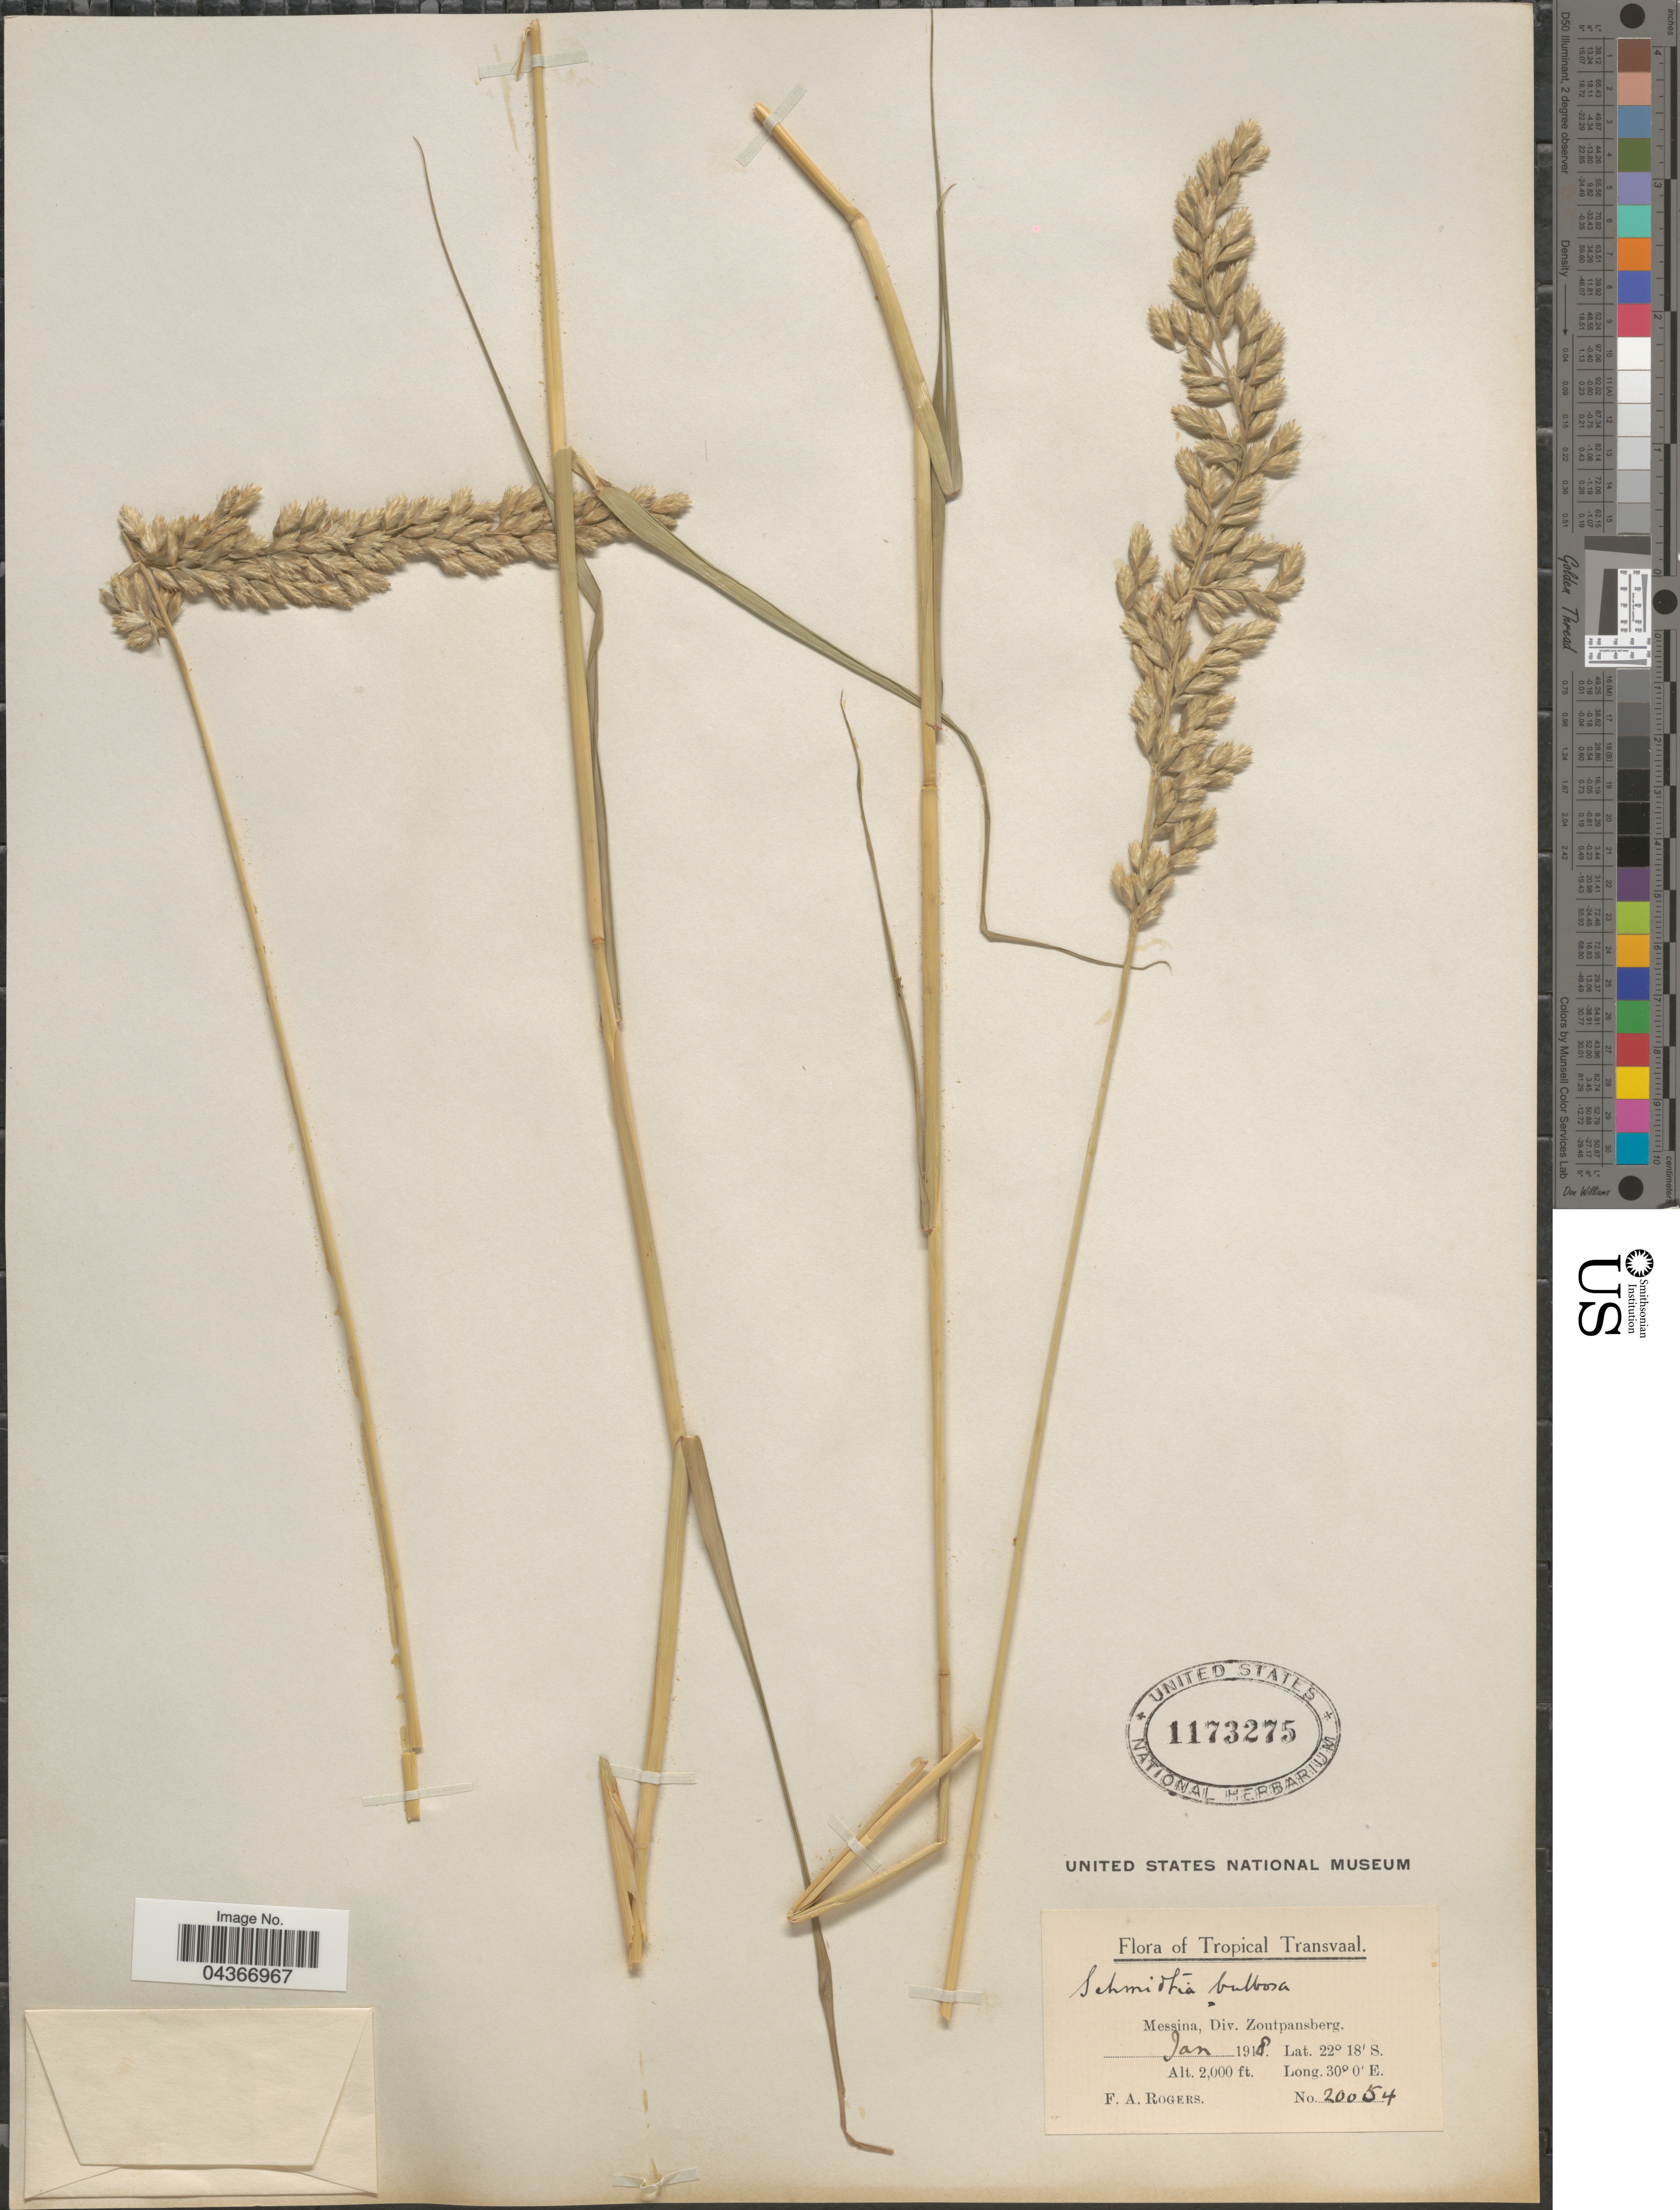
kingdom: Plantae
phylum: Tracheophyta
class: Liliopsida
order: Poales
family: Poaceae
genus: Schmidtia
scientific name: Schmidtia pappophoroides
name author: Steud. ex J.A. Schmidt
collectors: F. A. Rogers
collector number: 20054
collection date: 1918-01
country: South Africa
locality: Tropical Transvaal. Messina, Div. Zoutpansberg.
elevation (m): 610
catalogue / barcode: US 1173275